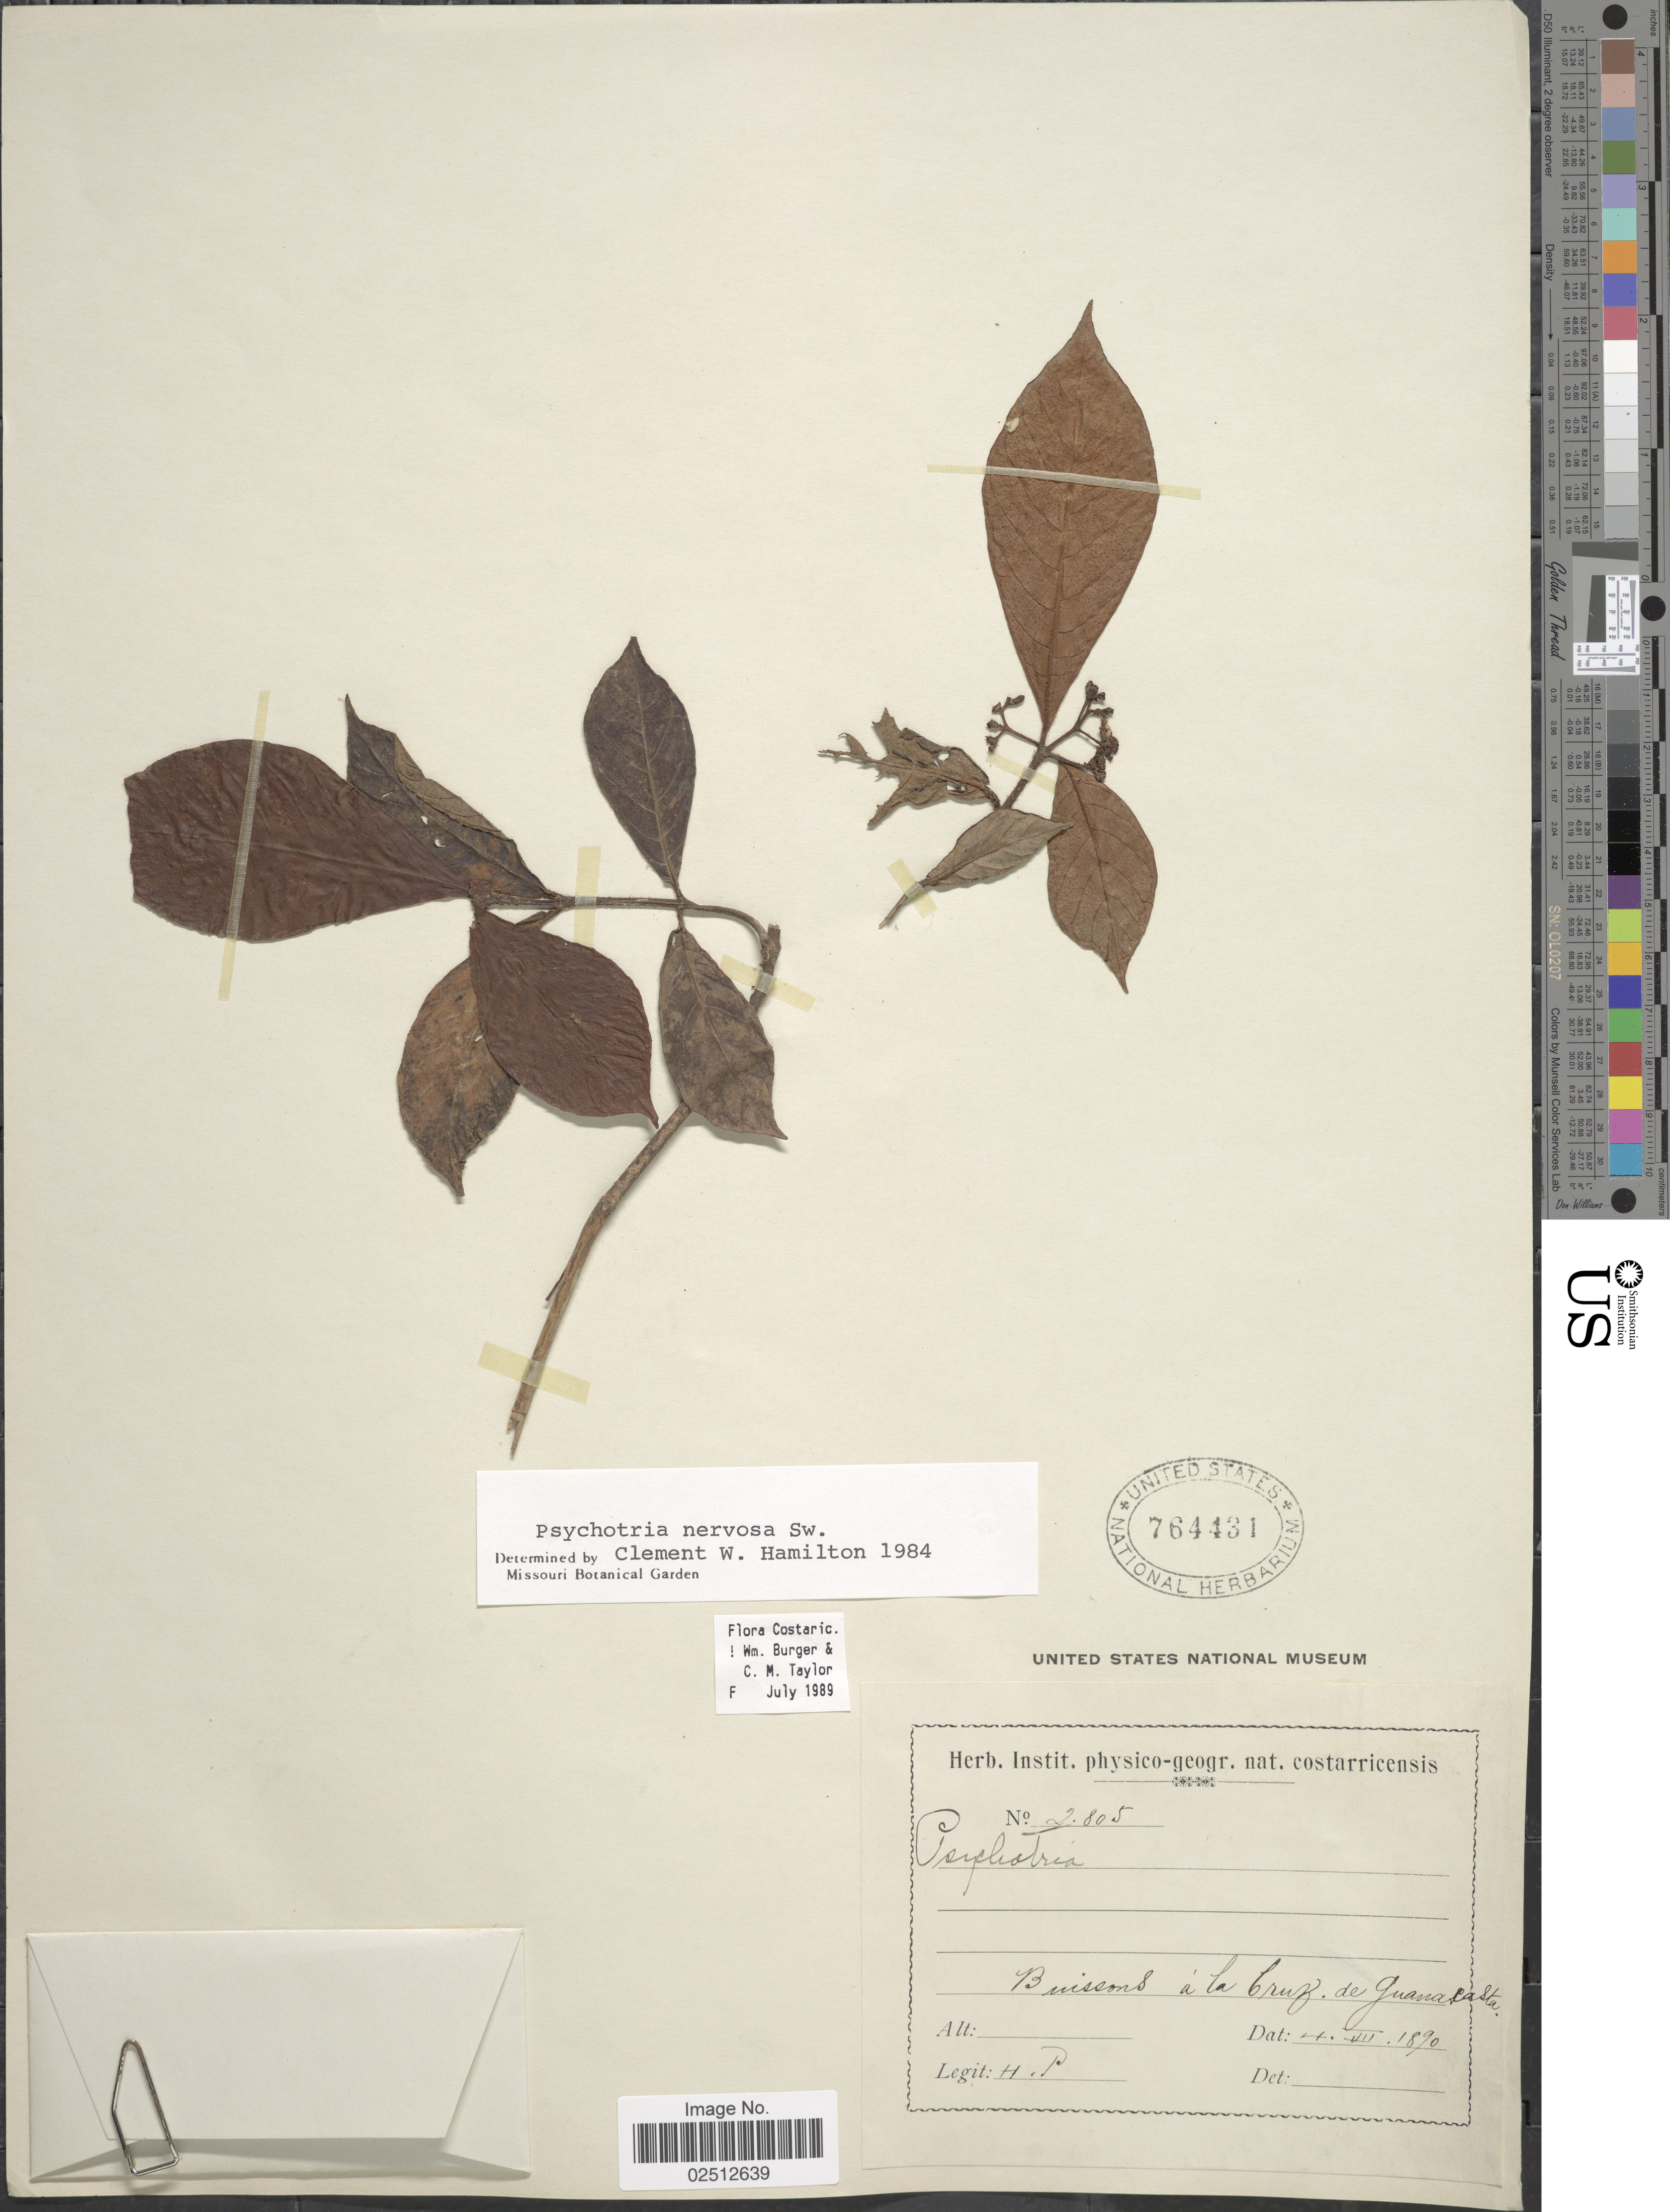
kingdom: Plantae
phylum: Tracheophyta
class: Magnoliopsida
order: Gentianales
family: Rubiaceae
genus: Psychotria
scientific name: Psychotria nervosa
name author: Sw.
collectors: H. P.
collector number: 2805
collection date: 1890-07-04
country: Costa Rica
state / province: Guanacaste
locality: Buissons a la Cruz de Guanacasta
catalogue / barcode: US 764431